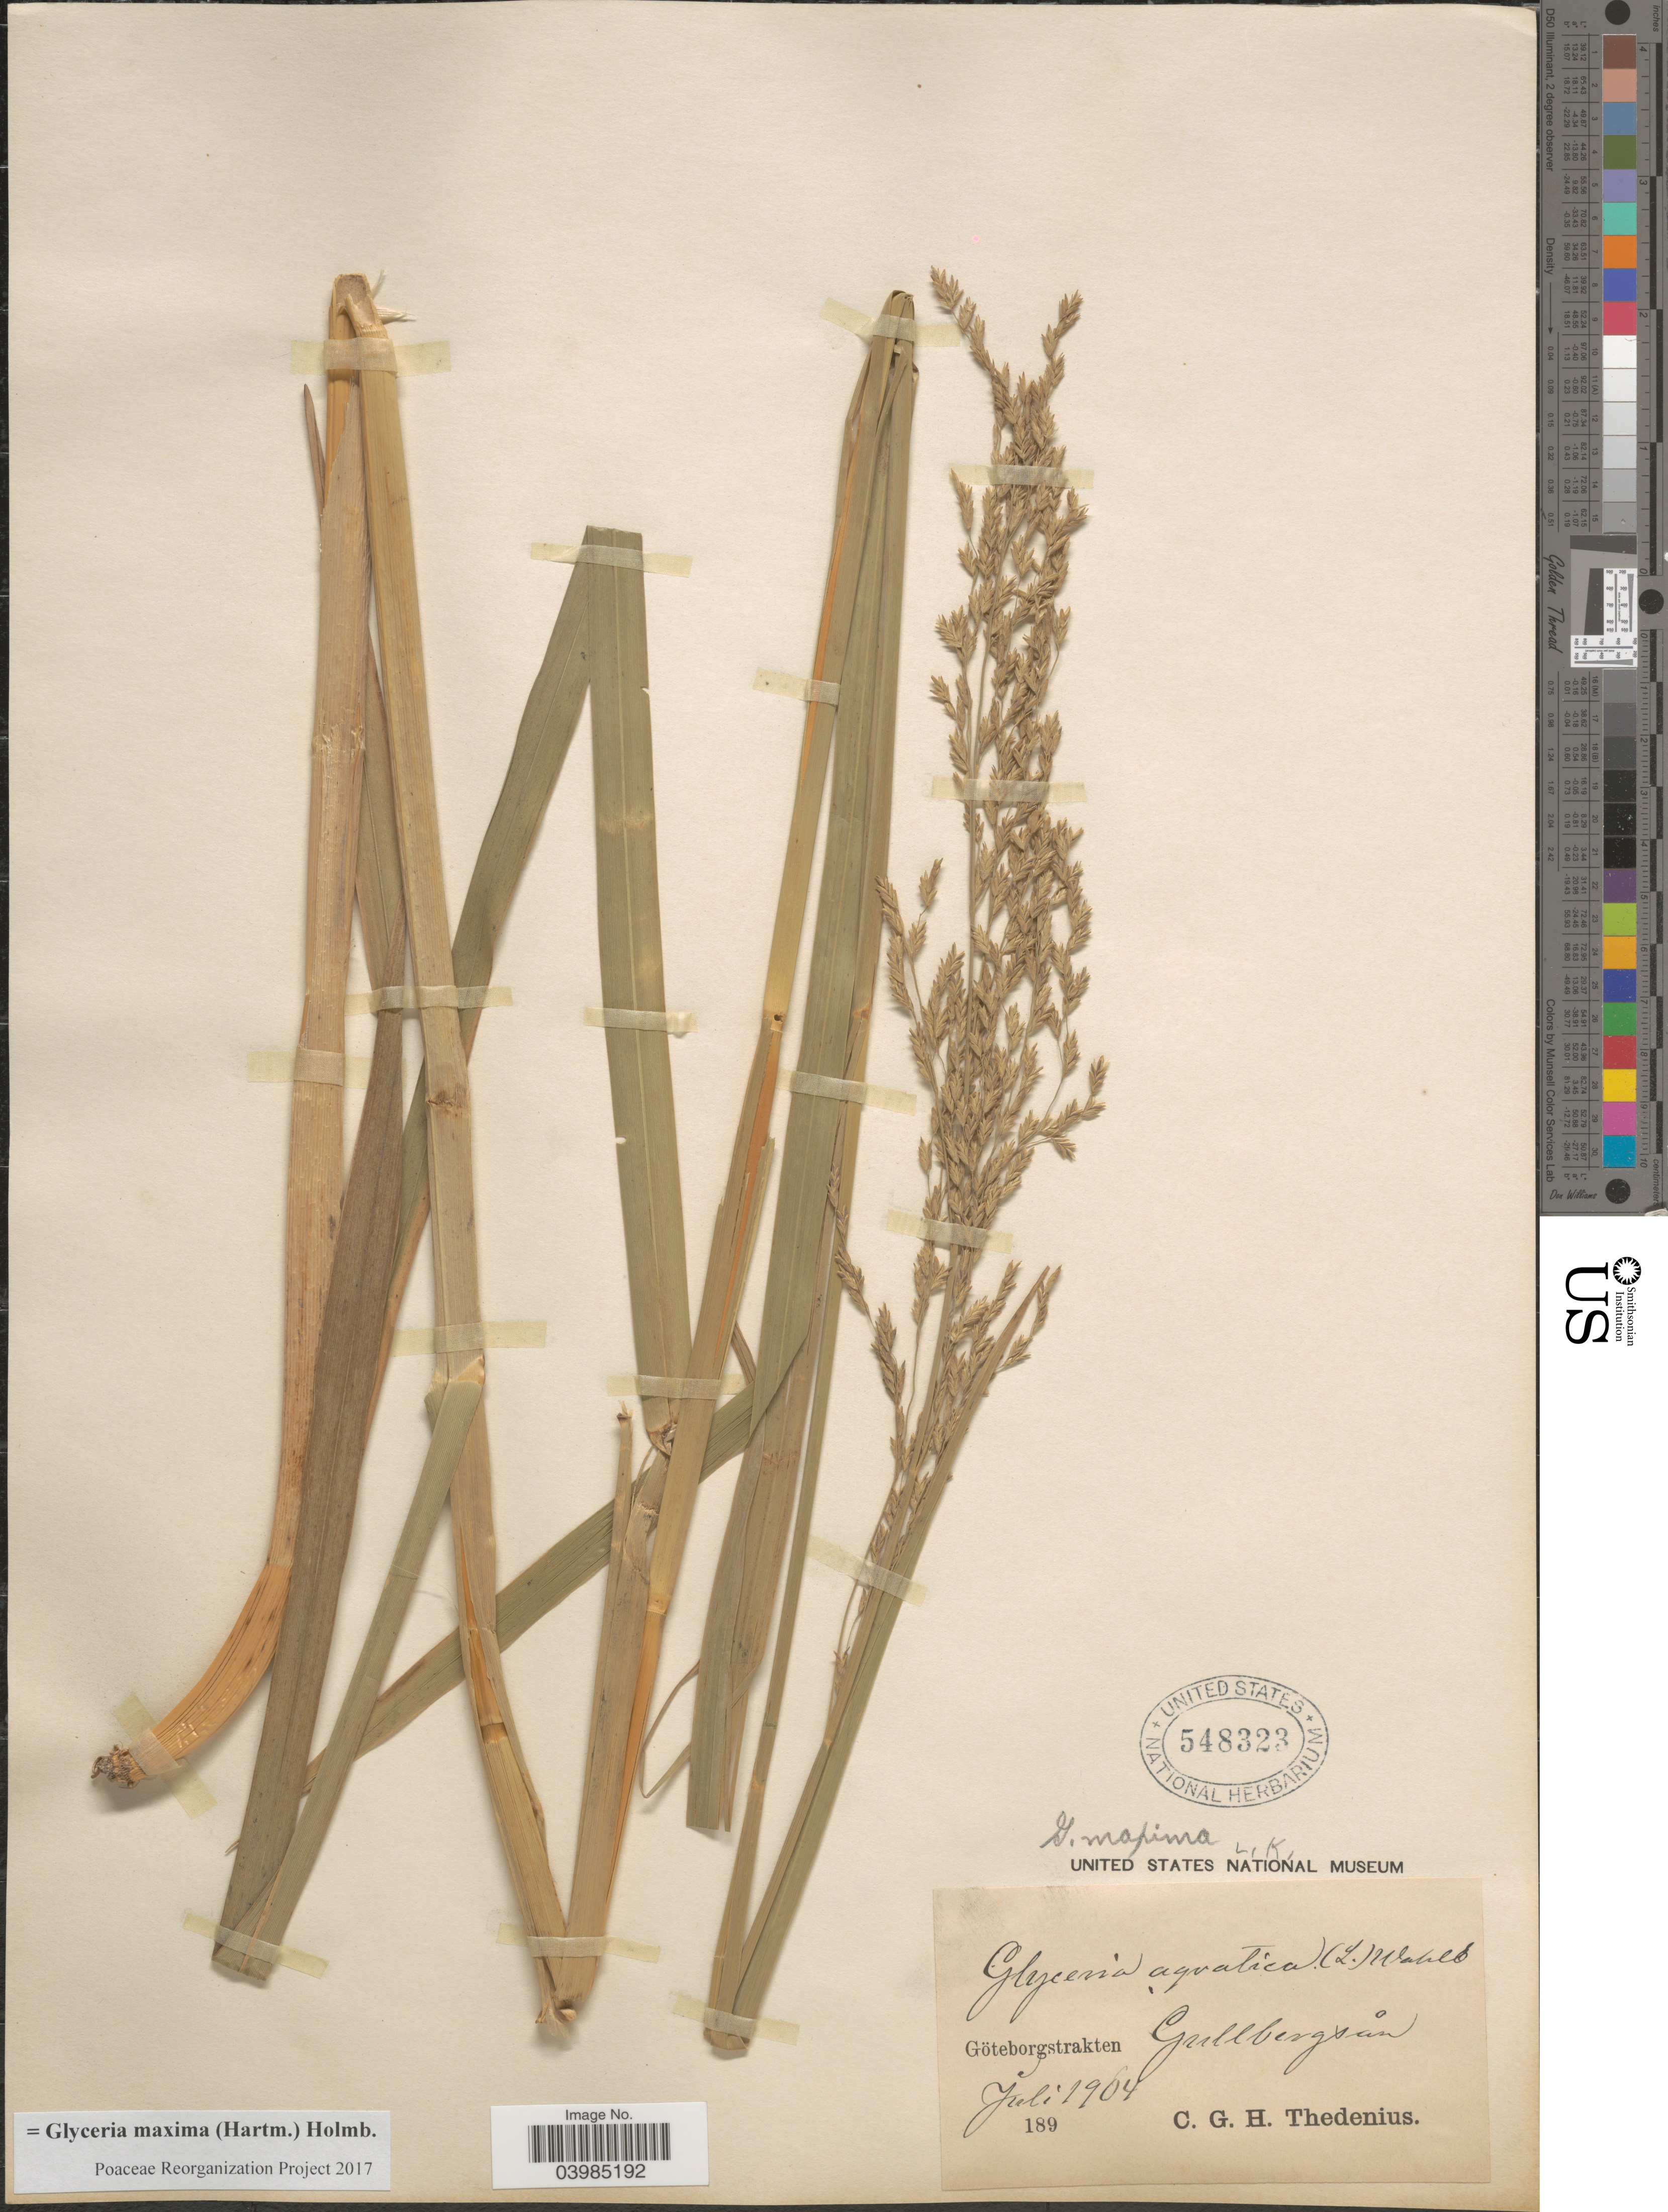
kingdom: Plantae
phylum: Tracheophyta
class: Liliopsida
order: Poales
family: Poaceae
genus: Glyceria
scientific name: Glyceria maxima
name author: (Hartm.) Holmb.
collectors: C. Thedenius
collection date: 1904-07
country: Sweden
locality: Göteborgstrakten. Gullbergsån.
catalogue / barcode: US 548323